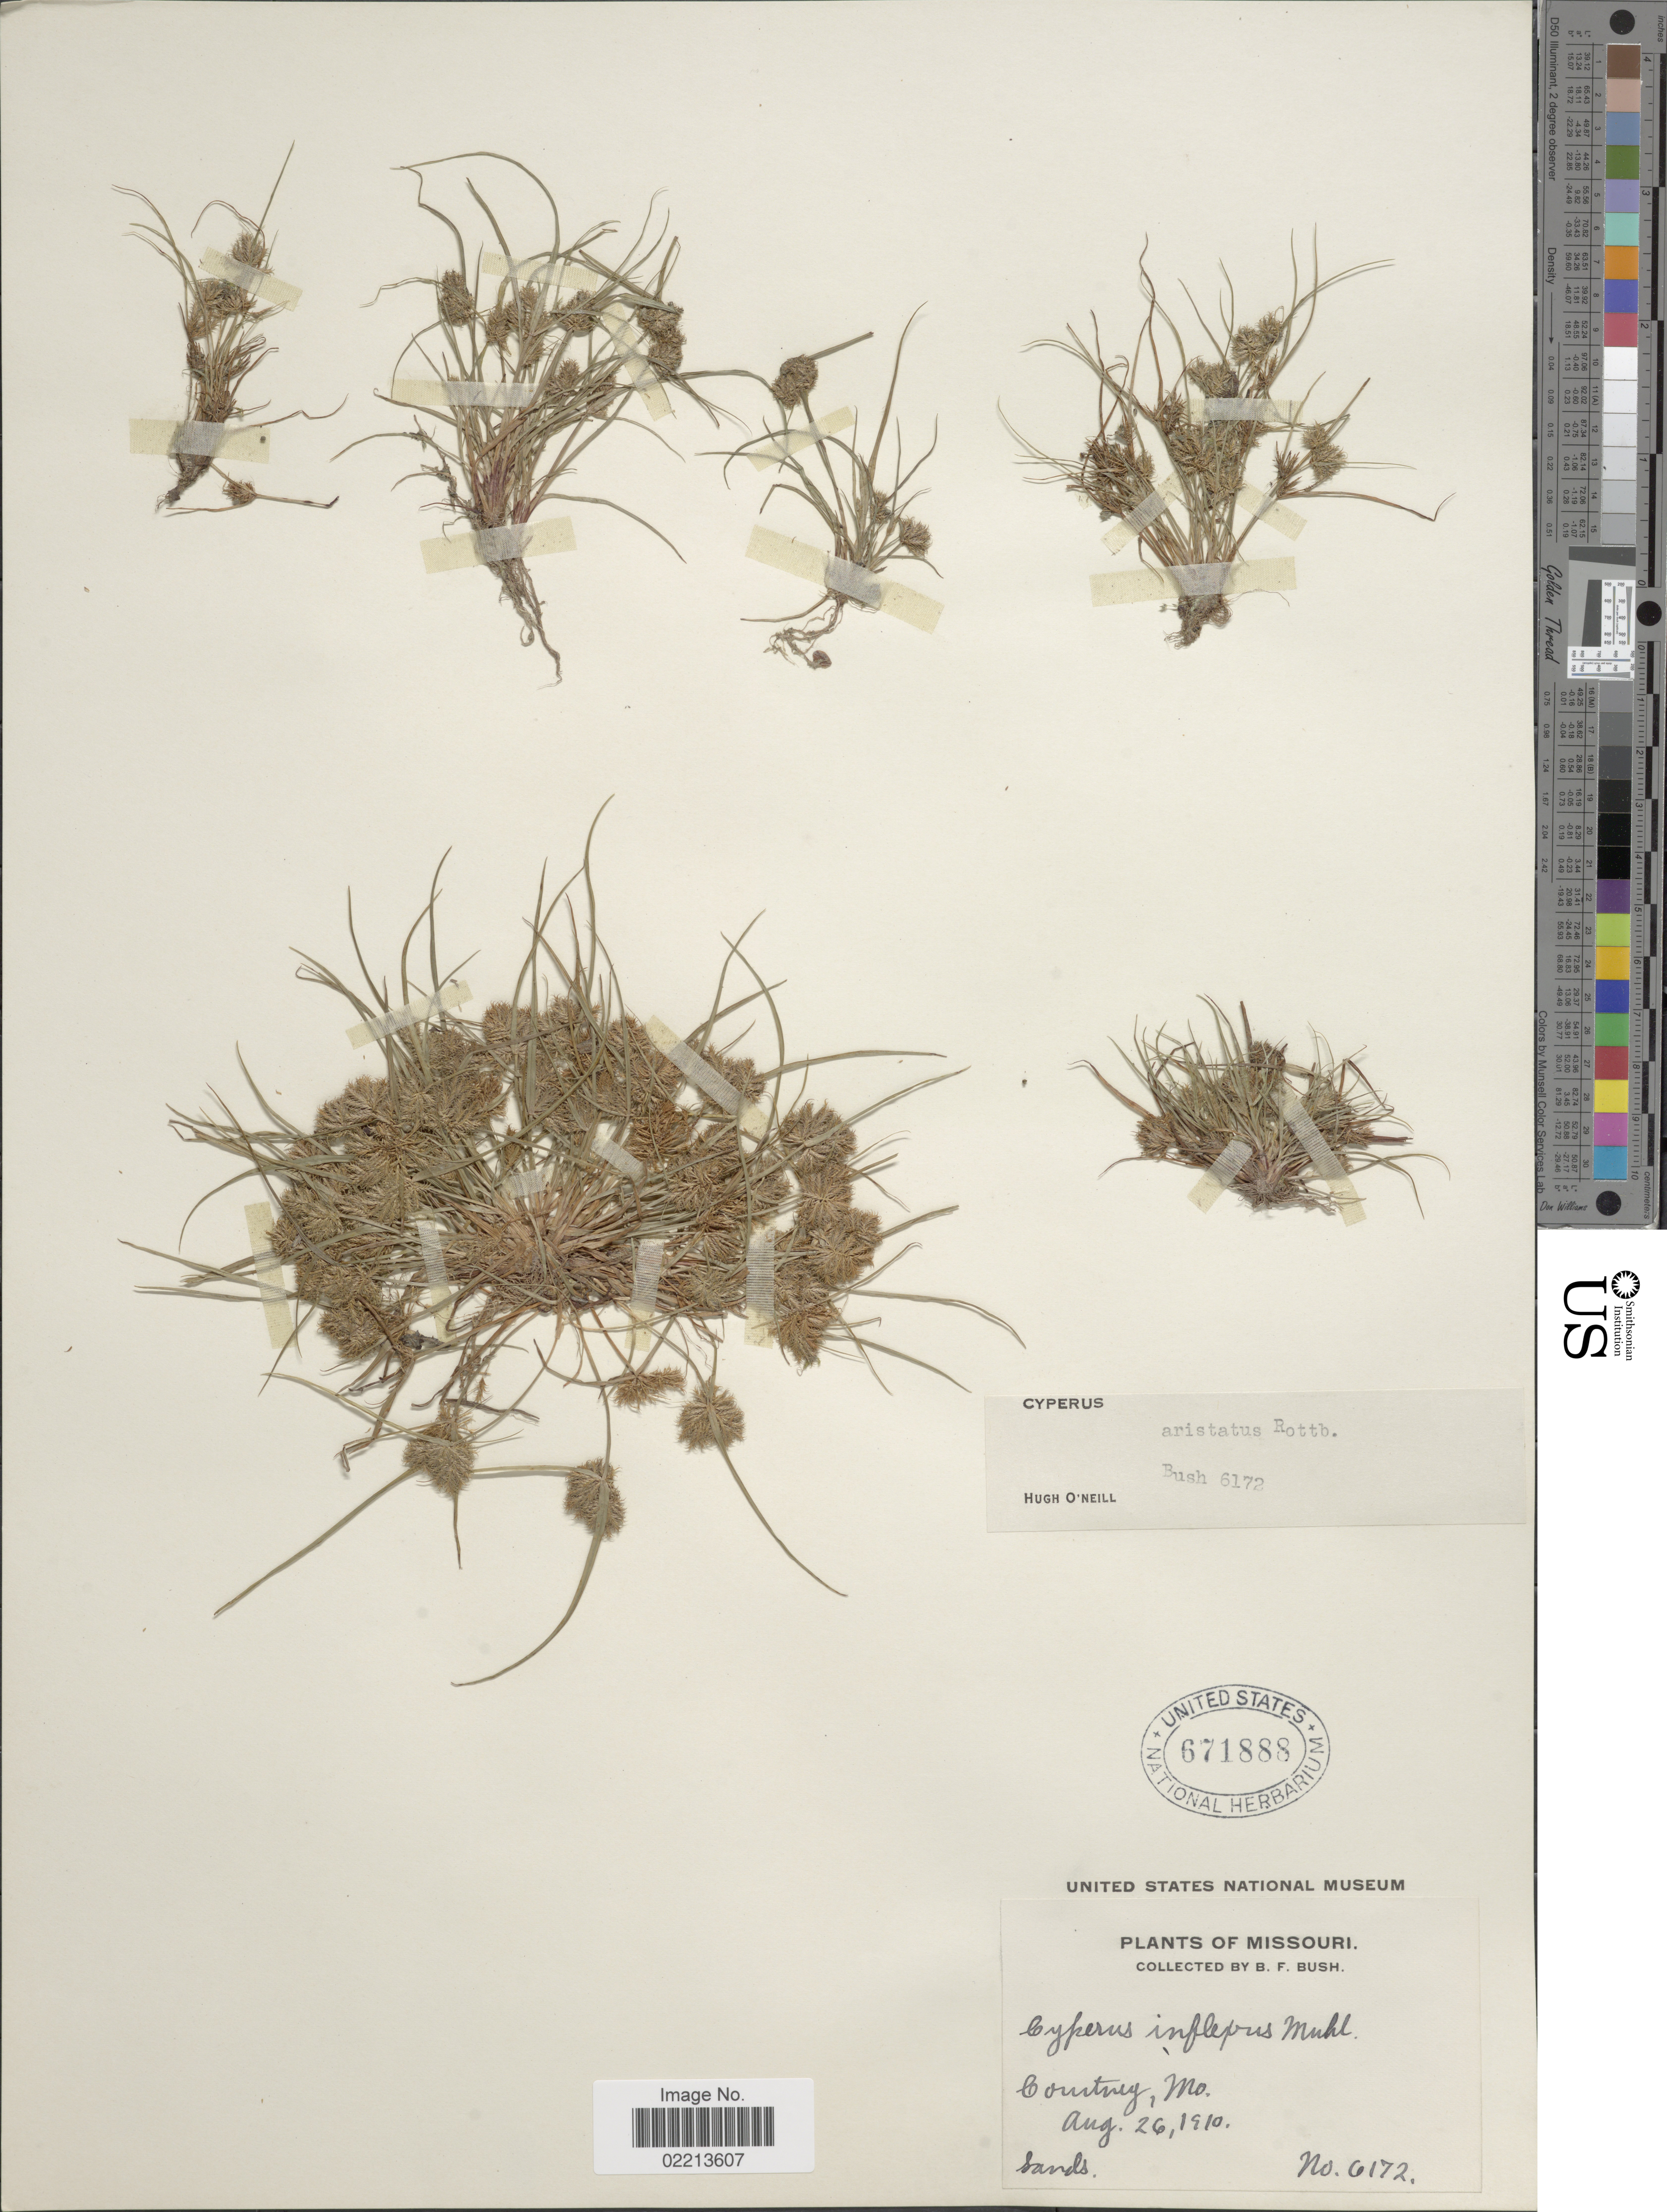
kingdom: Plantae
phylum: Tracheophyta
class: Liliopsida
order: Poales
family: Cyperaceae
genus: Cyperus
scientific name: Cyperus squarrosus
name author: L.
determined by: Strong, Mark T., (BOT), Smithsonian Institution - National Museum of Natural History (UNITED STATES)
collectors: B. F. Bush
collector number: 6172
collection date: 1910-08-26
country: United States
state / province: Missouri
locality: Courtney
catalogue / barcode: US 671888